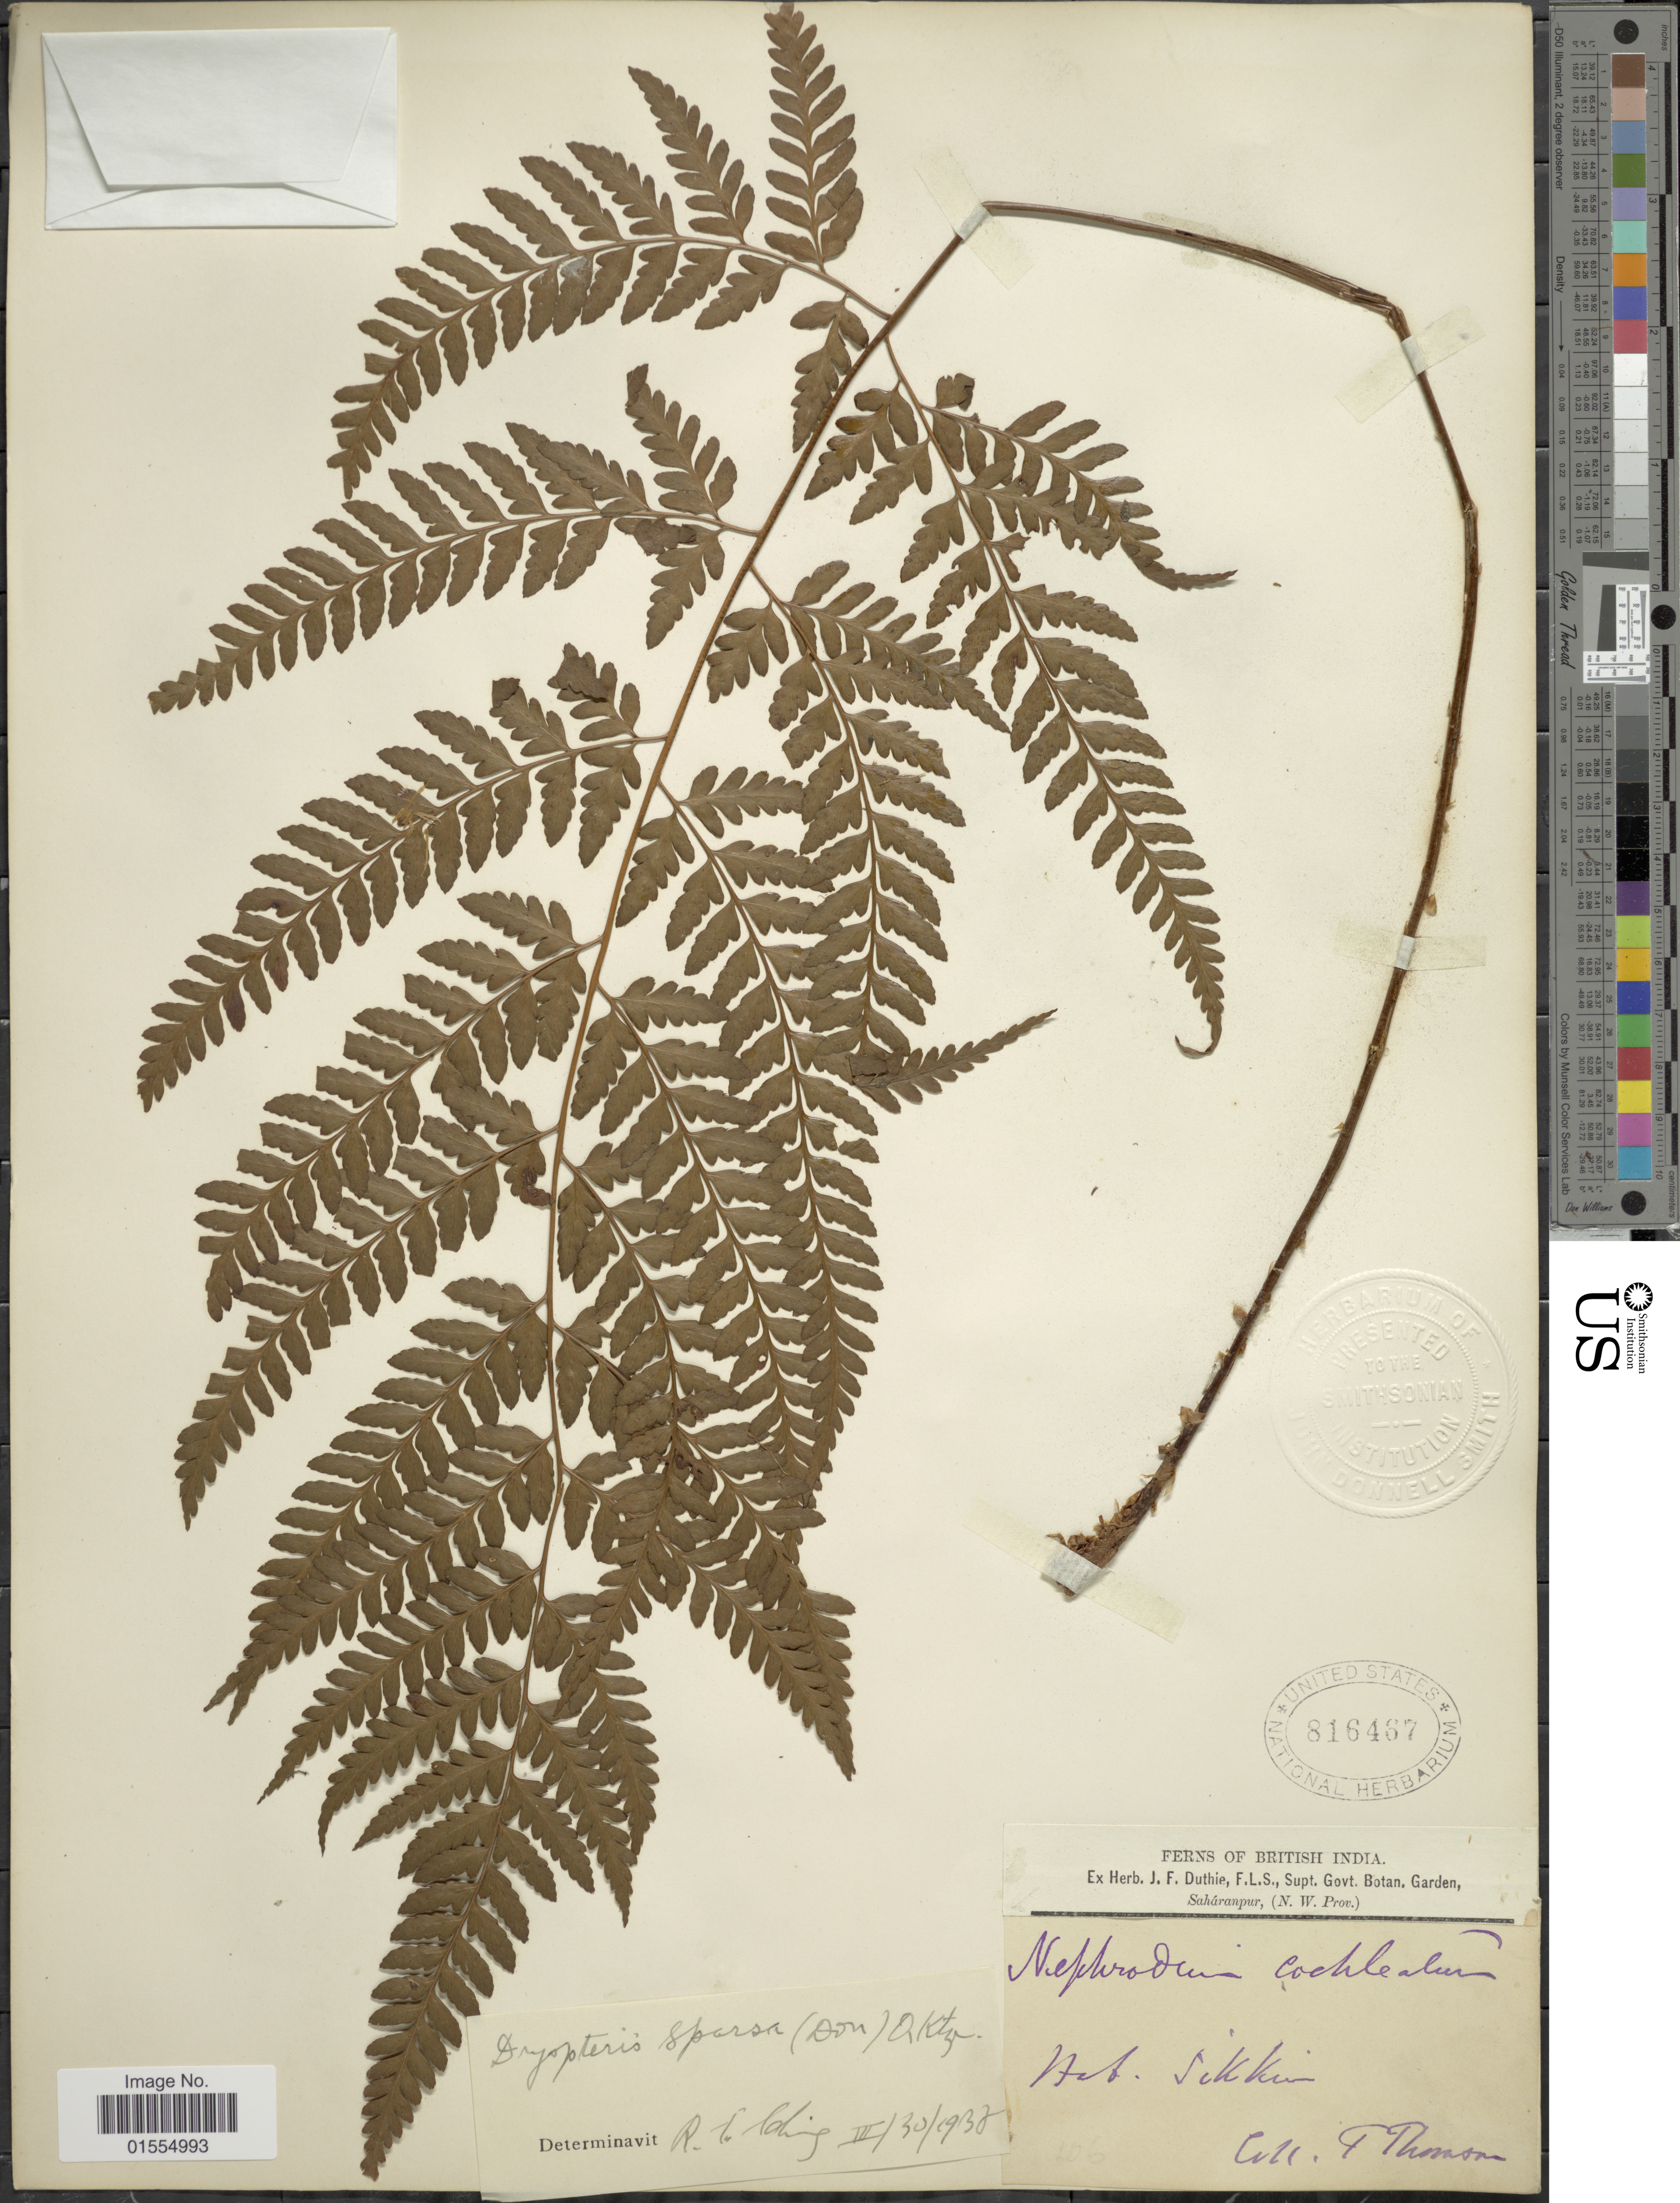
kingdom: Plantae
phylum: Tracheophyta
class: Polypodiopsida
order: Polypodiales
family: Dryopteridaceae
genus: Dryopteris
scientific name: Dryopteris sparsa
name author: (D. Don) Kuntze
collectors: T. Thomson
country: India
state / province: Sikkim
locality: British India, Sikkim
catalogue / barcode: US 816467